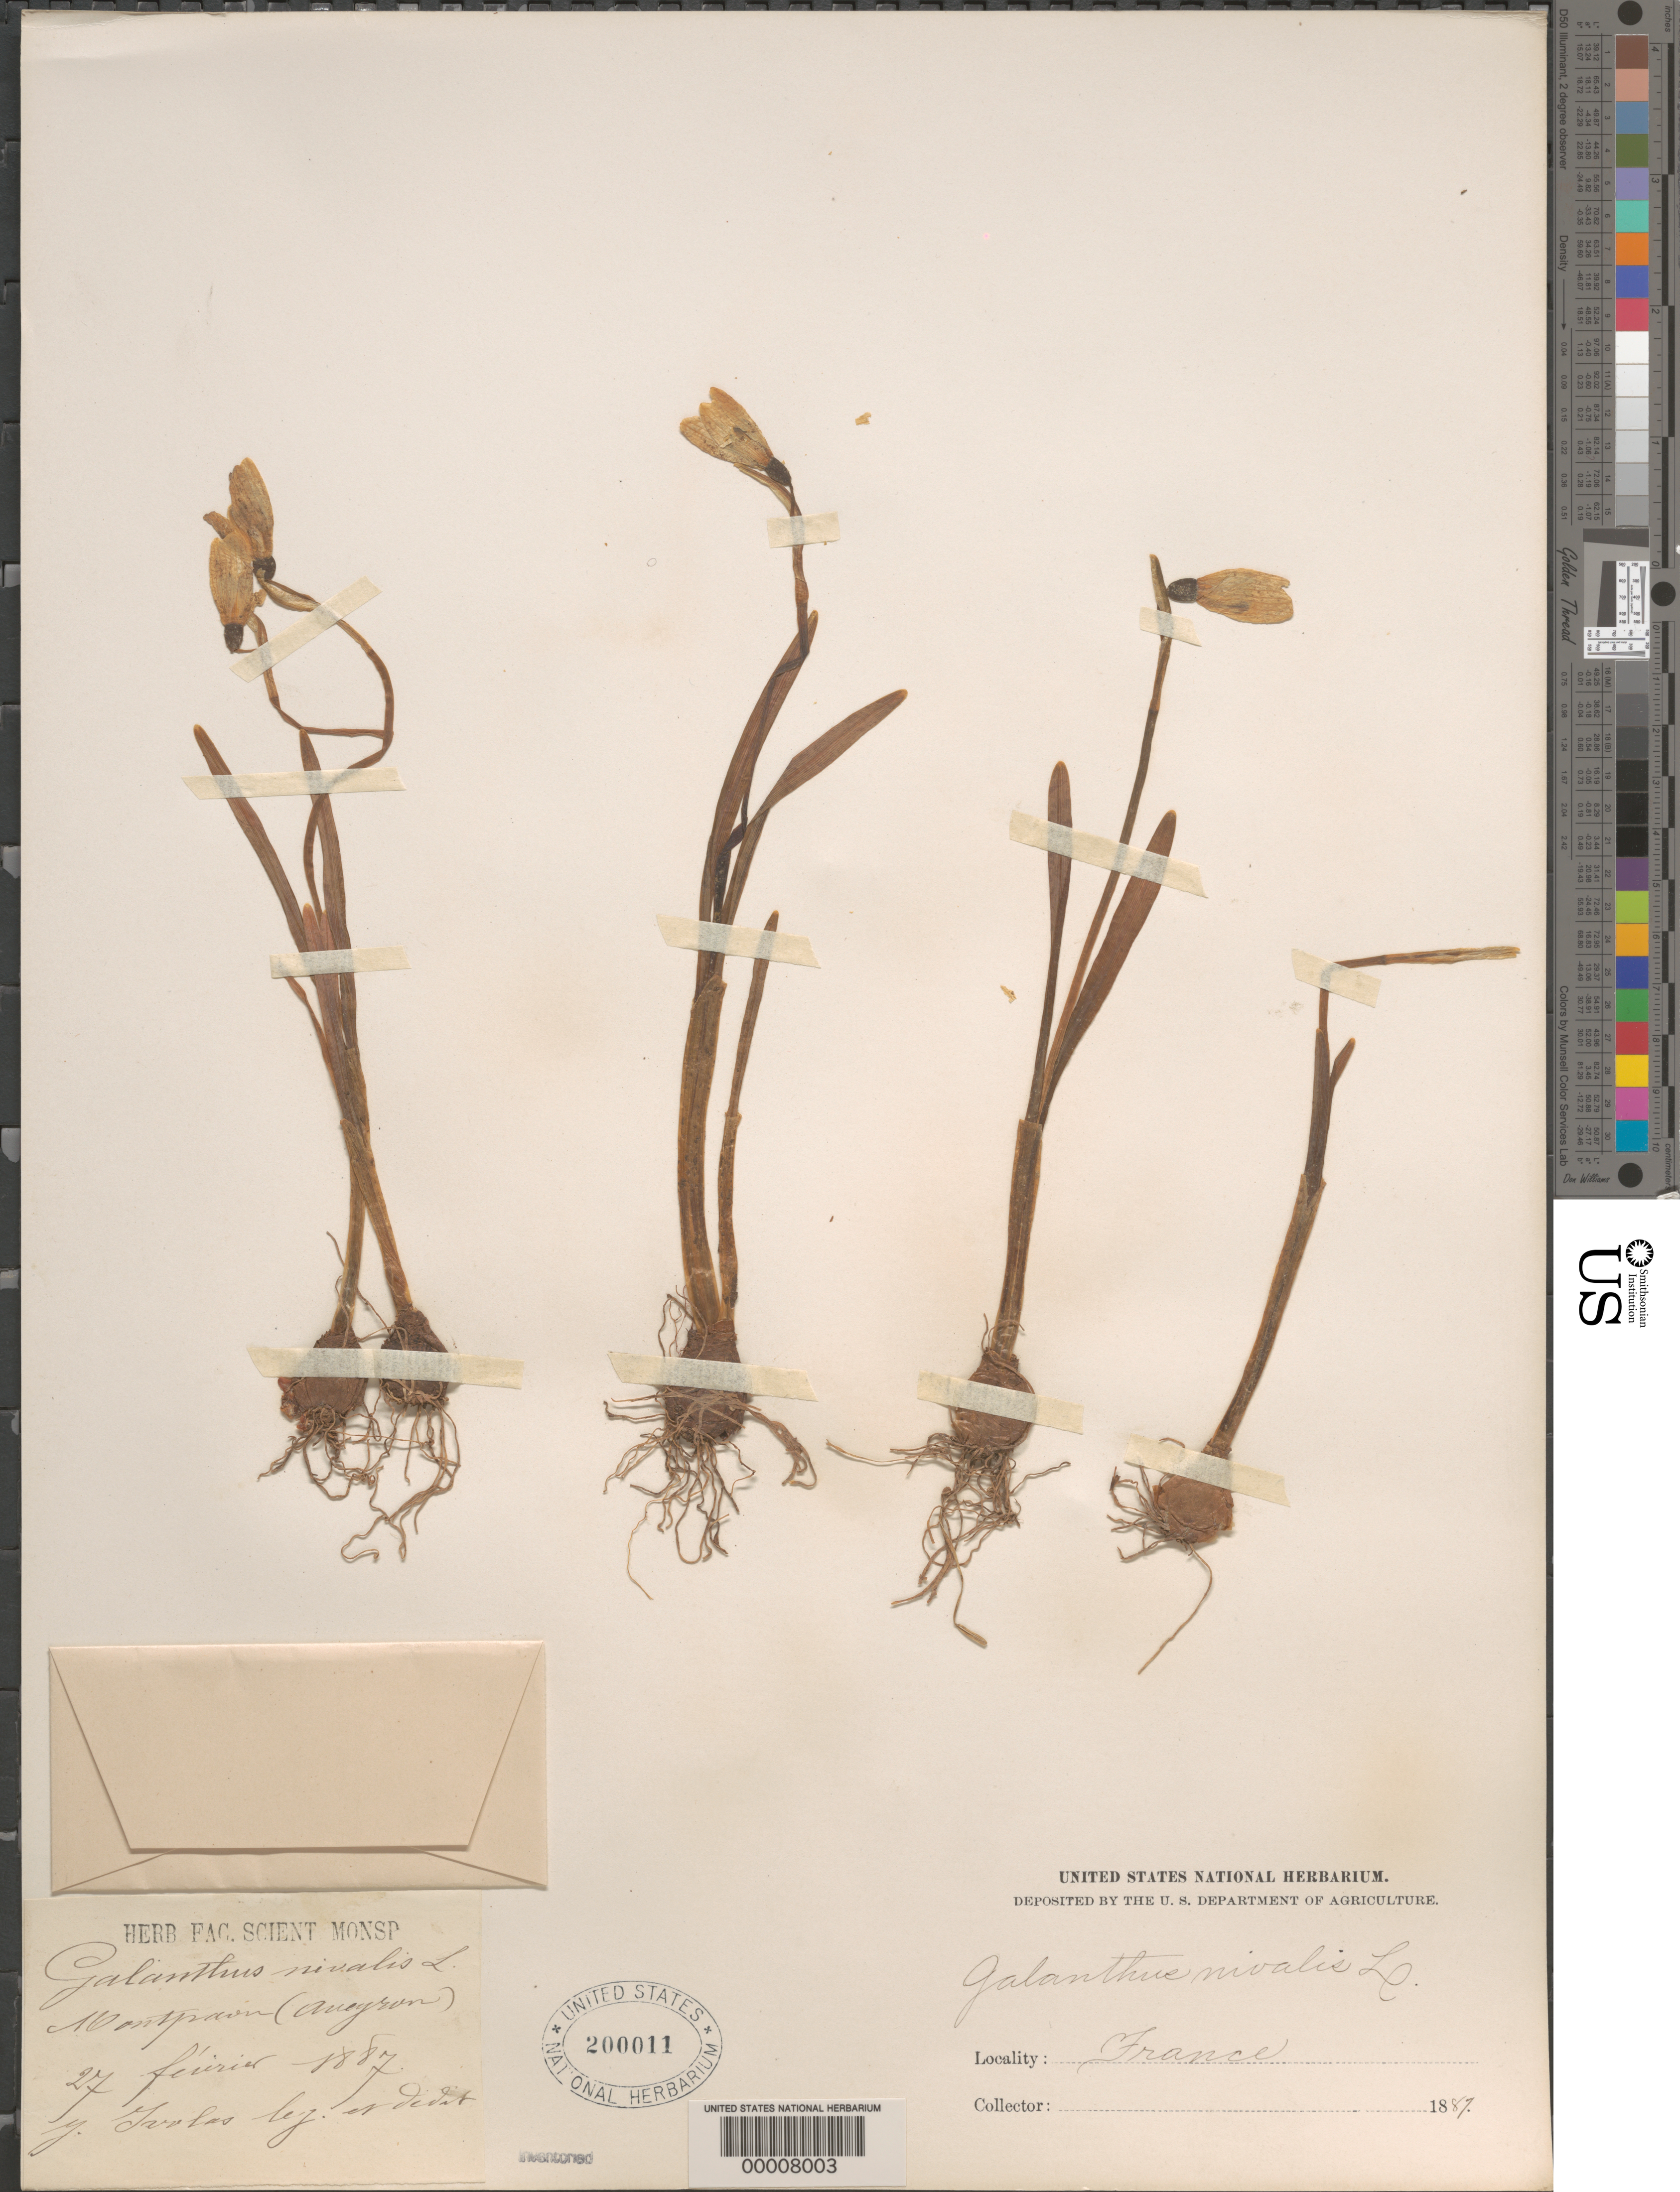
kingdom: Plantae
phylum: Tracheophyta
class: Liliopsida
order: Asparagales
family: Amaryllidaceae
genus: Galanthus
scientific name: Galanthus nivalis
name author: L.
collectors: Y. Grivlas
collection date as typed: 27 Feb 1867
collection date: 1867-02-27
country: France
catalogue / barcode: US 200011